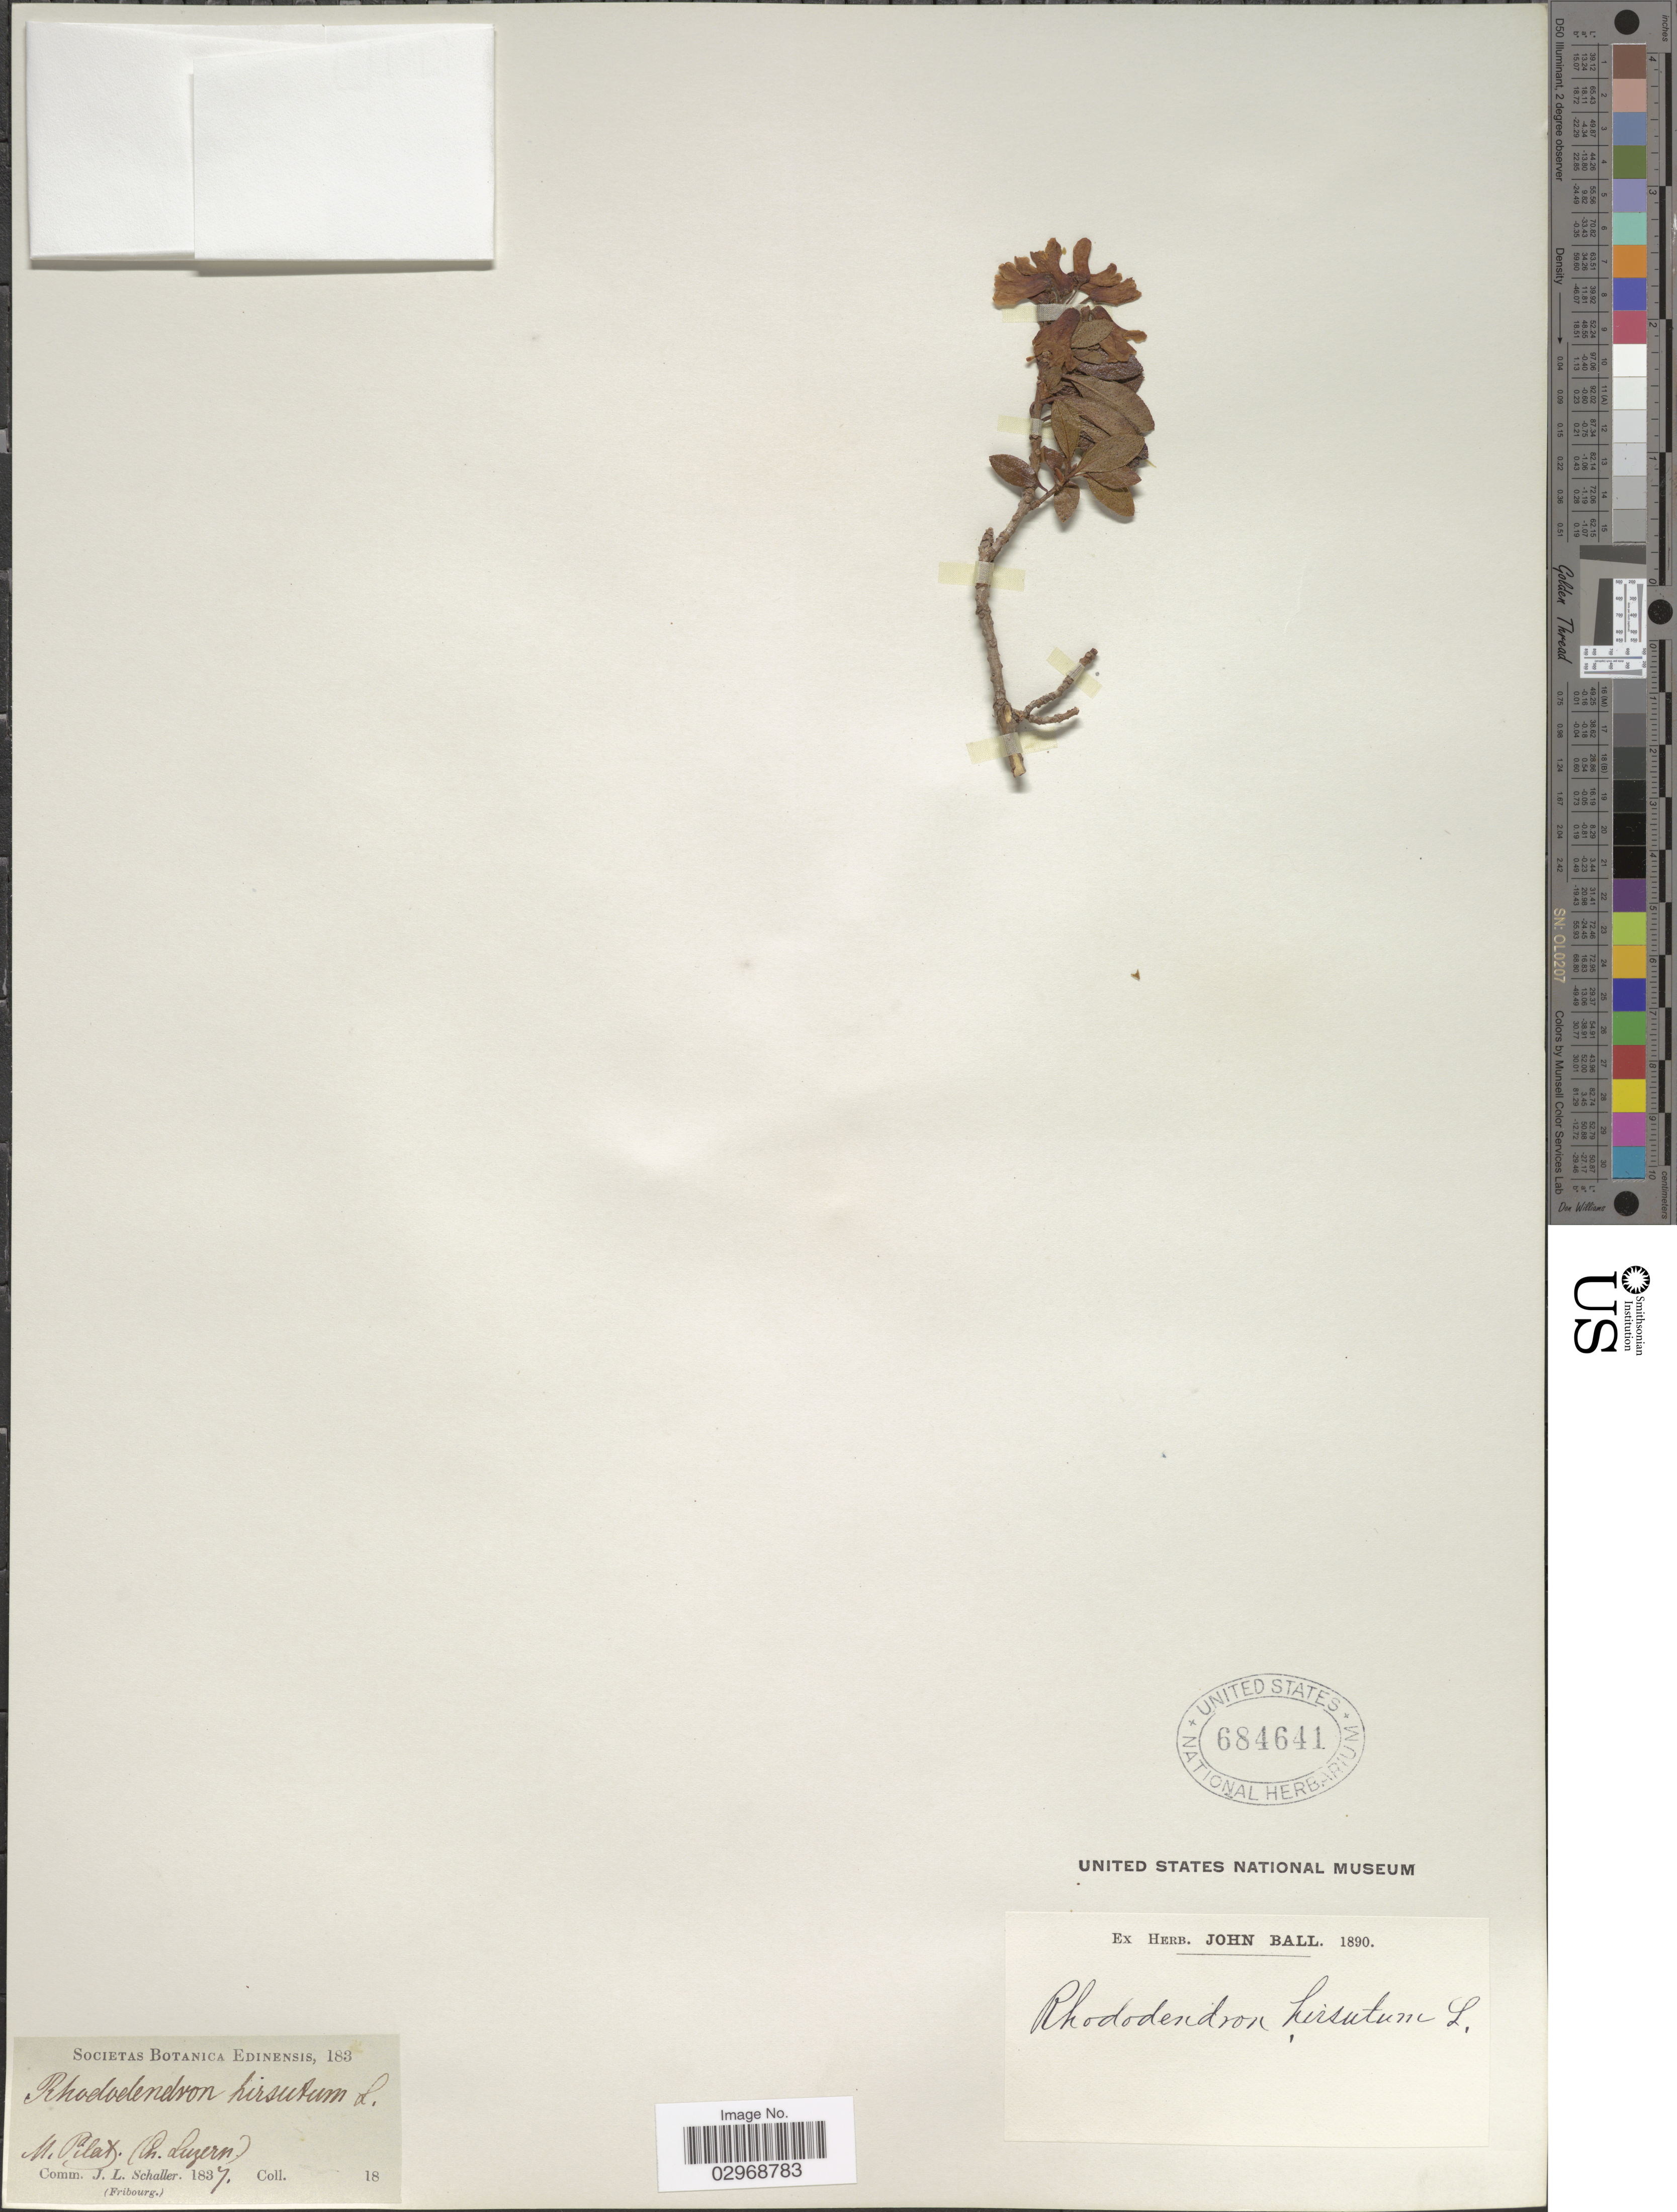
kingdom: Plantae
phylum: Tracheophyta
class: Magnoliopsida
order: Ericales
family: Ericaceae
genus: Rhododendron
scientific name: Rhododendron hirsutum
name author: L.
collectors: ex herb. John Ball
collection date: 1890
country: Switzerland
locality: M. Pilat Ch. Luzern. [unsure placement]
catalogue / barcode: US 684641